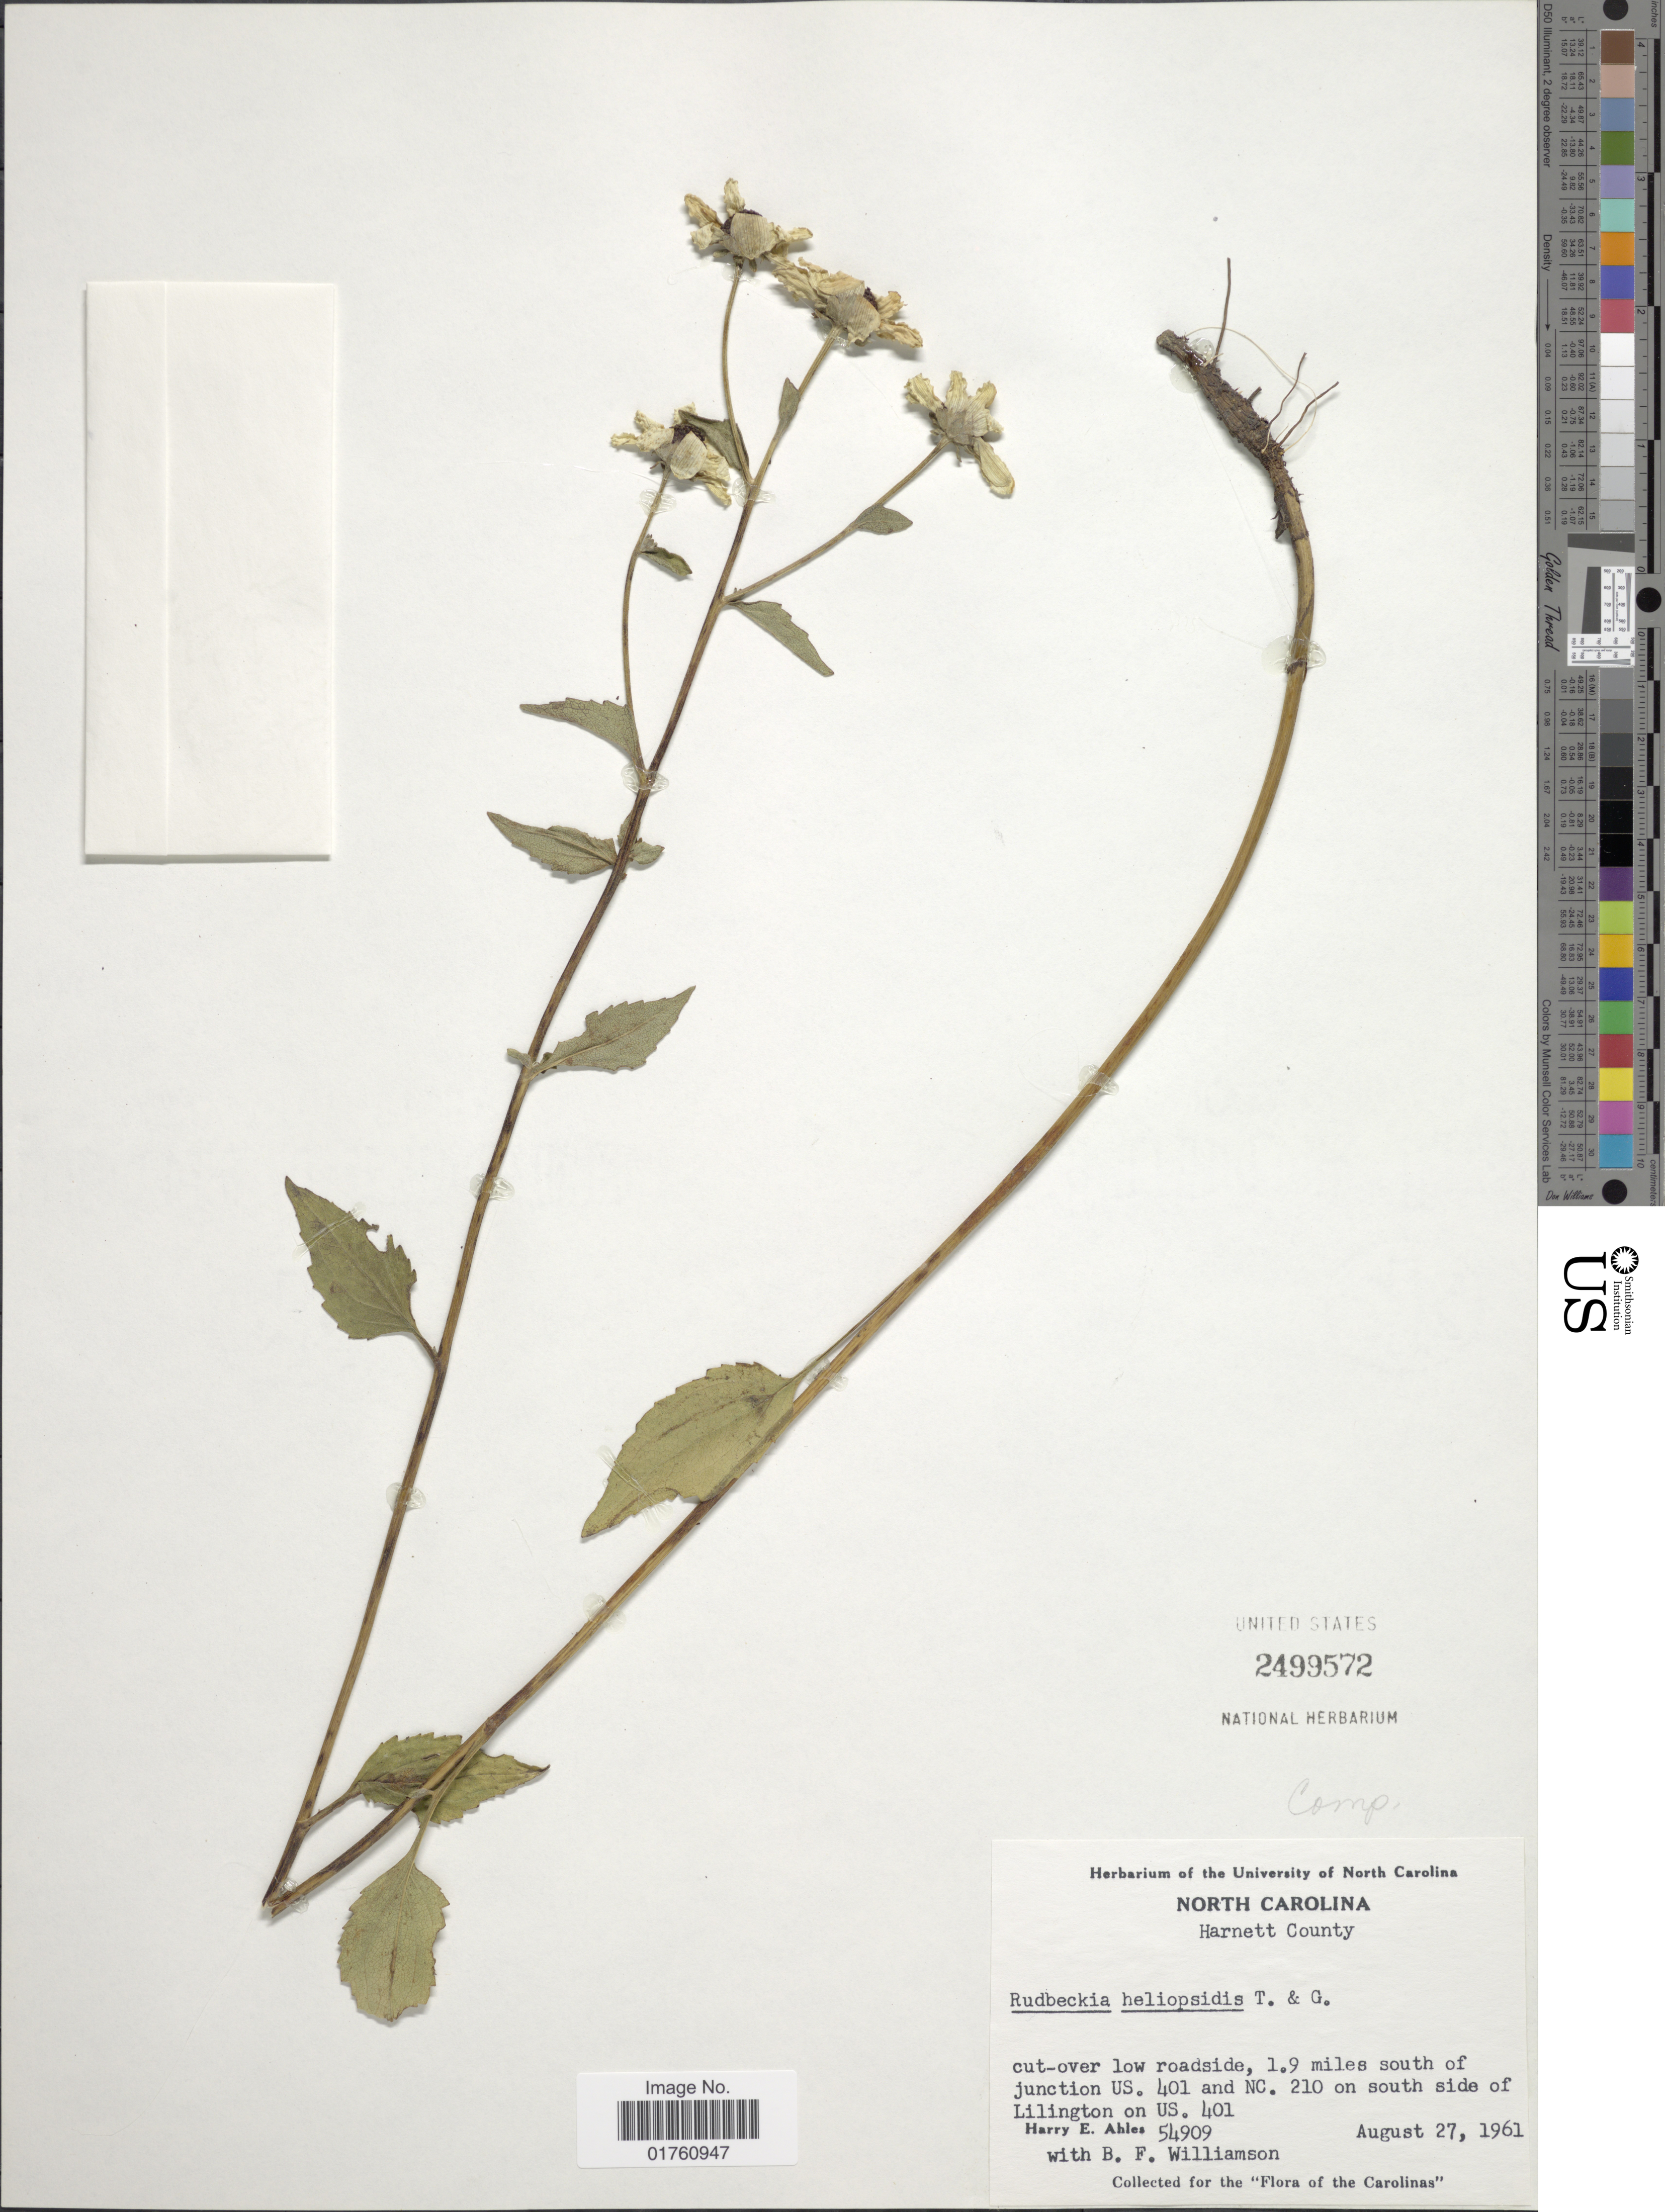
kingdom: Plantae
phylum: Tracheophyta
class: Magnoliopsida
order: Asterales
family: Asteraceae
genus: Rudbeckia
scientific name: Rudbeckia heliopsidis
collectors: H. E. Ahles & B. Williamson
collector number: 54909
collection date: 1961-08-27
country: United States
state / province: North Carolina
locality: Harnett County, cut-over low roadside, 1.9 miles south of junction US. 401 and NC. 210 on south side of Lilington on US. 401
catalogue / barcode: US 2499572